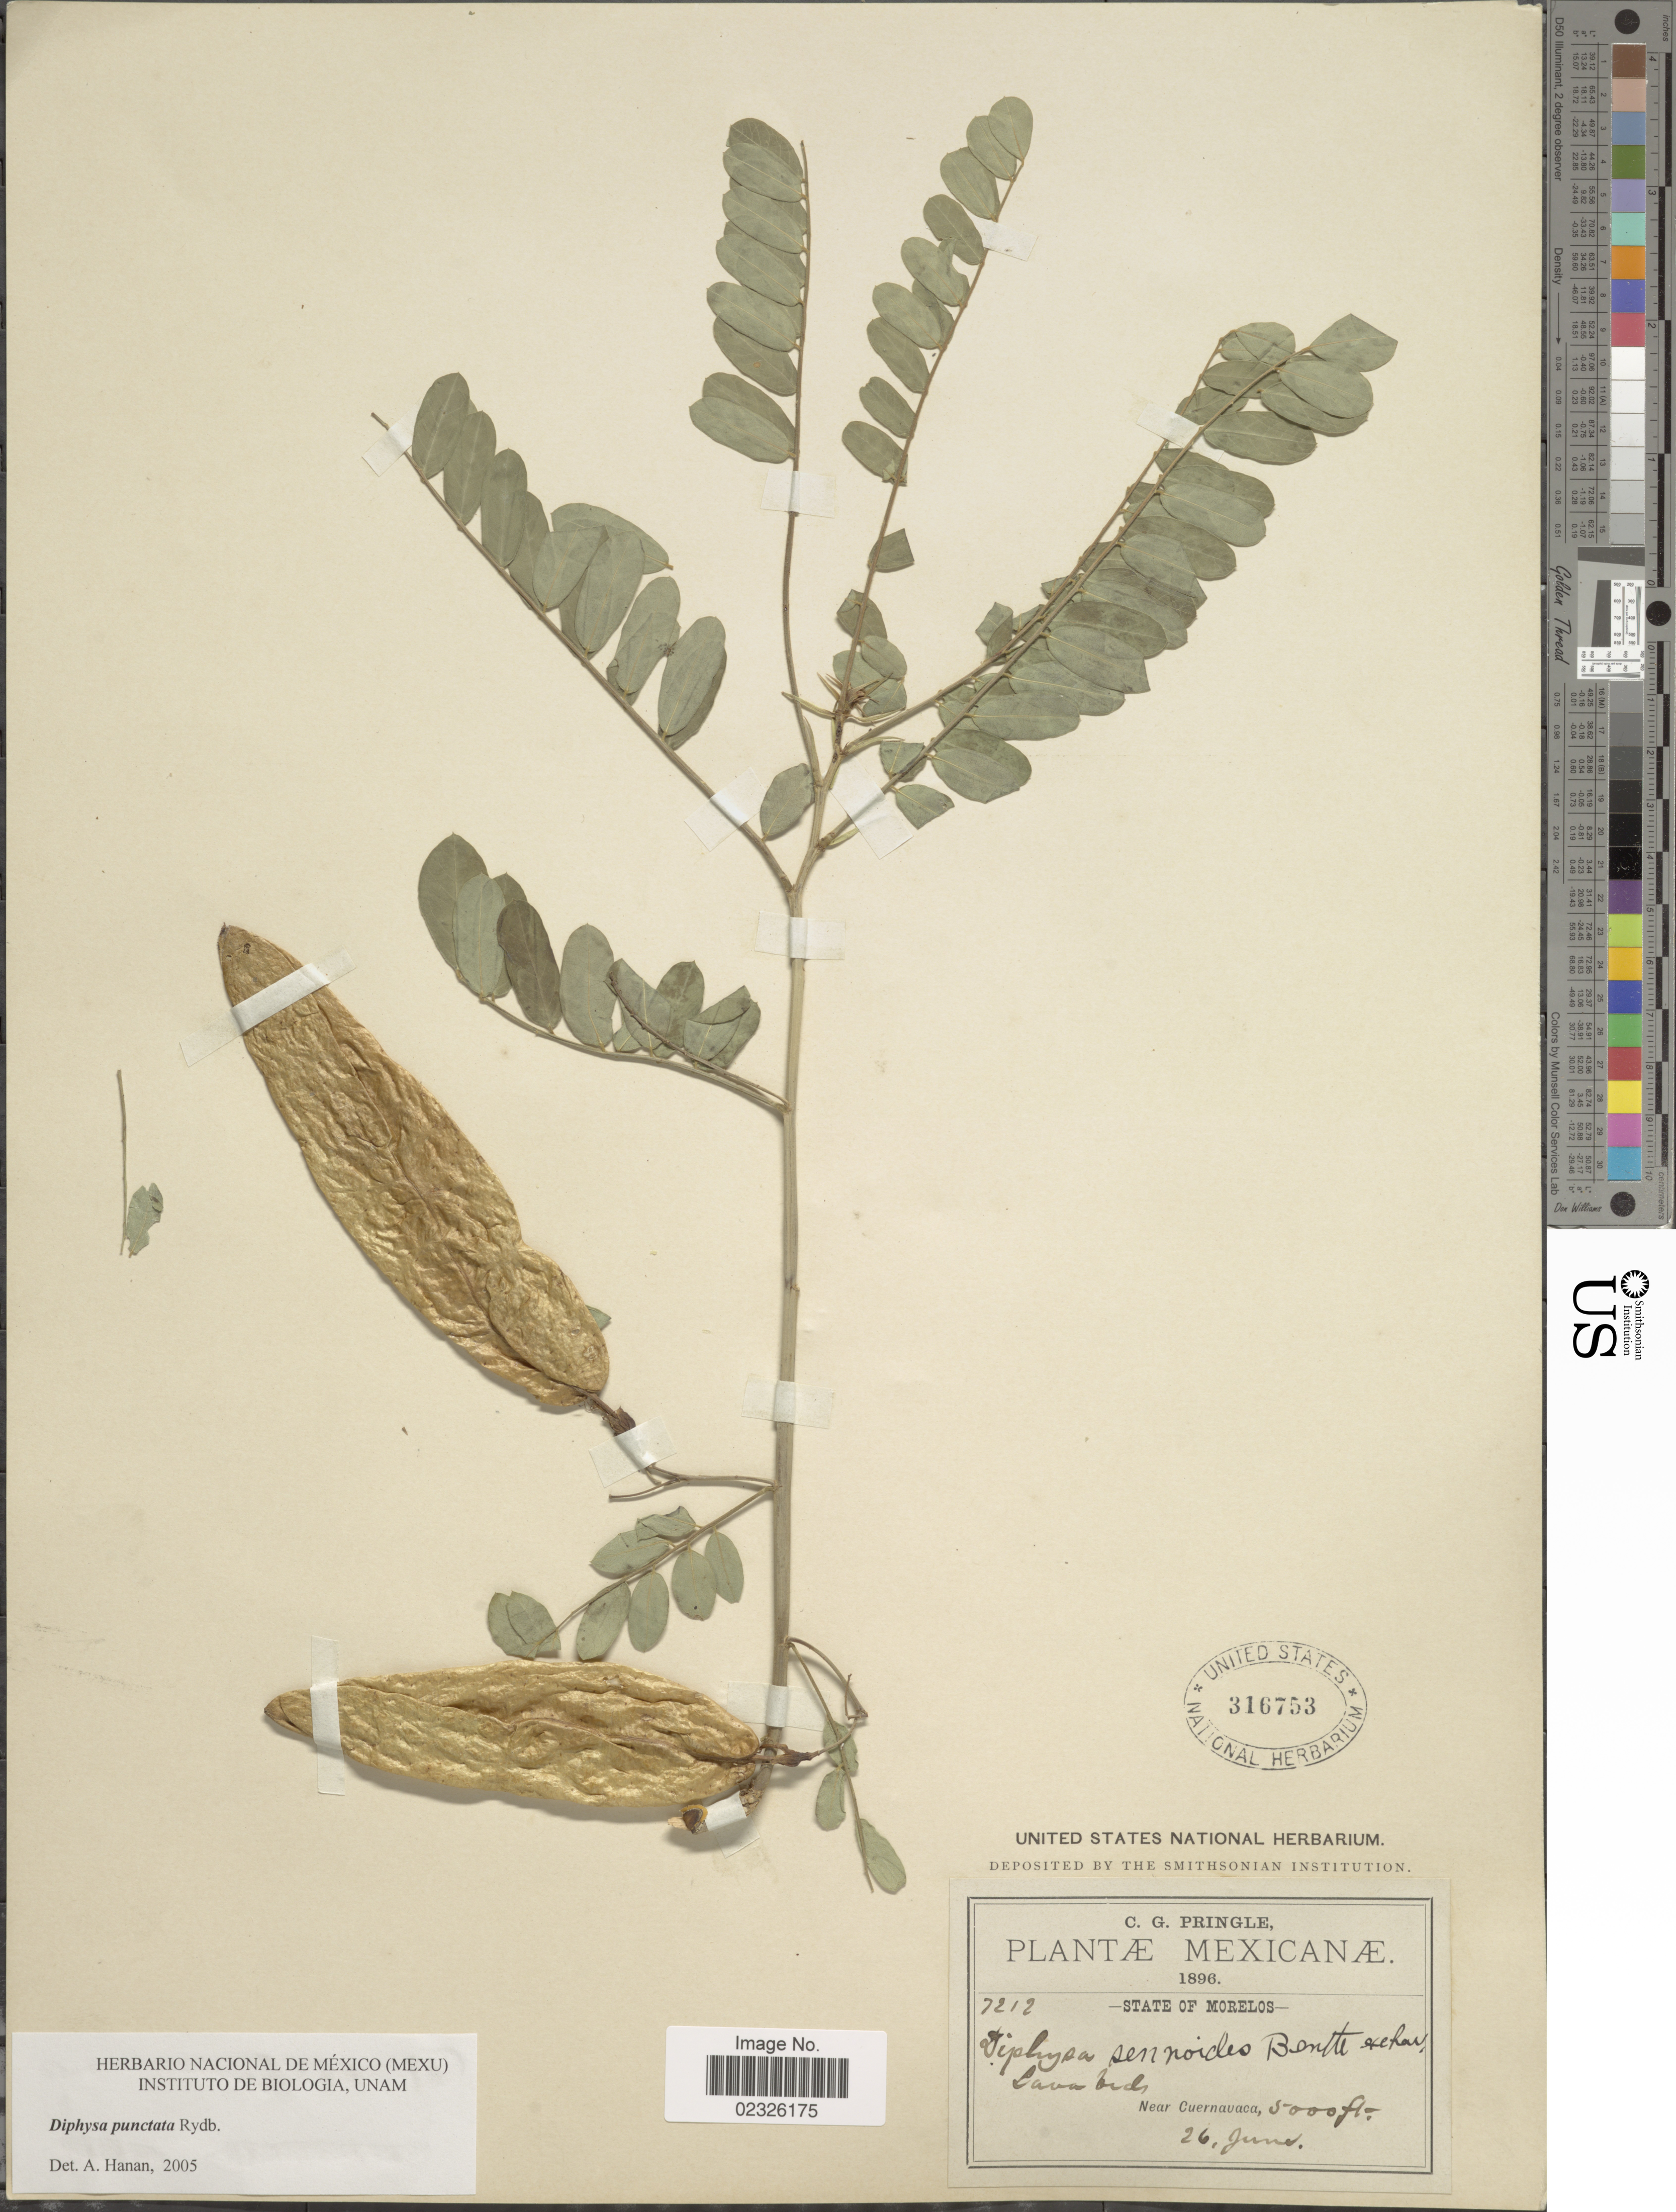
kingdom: Plantae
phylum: Tracheophyta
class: Magnoliopsida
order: Fabales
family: Fabaceae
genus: Diphysa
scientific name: Diphysa punctata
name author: Rydb.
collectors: C. G. Pringle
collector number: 7212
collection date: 1896-06-26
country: Mexico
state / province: Morelos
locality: Lava beds, Near Cuernavaca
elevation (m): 1524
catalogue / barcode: US 316753